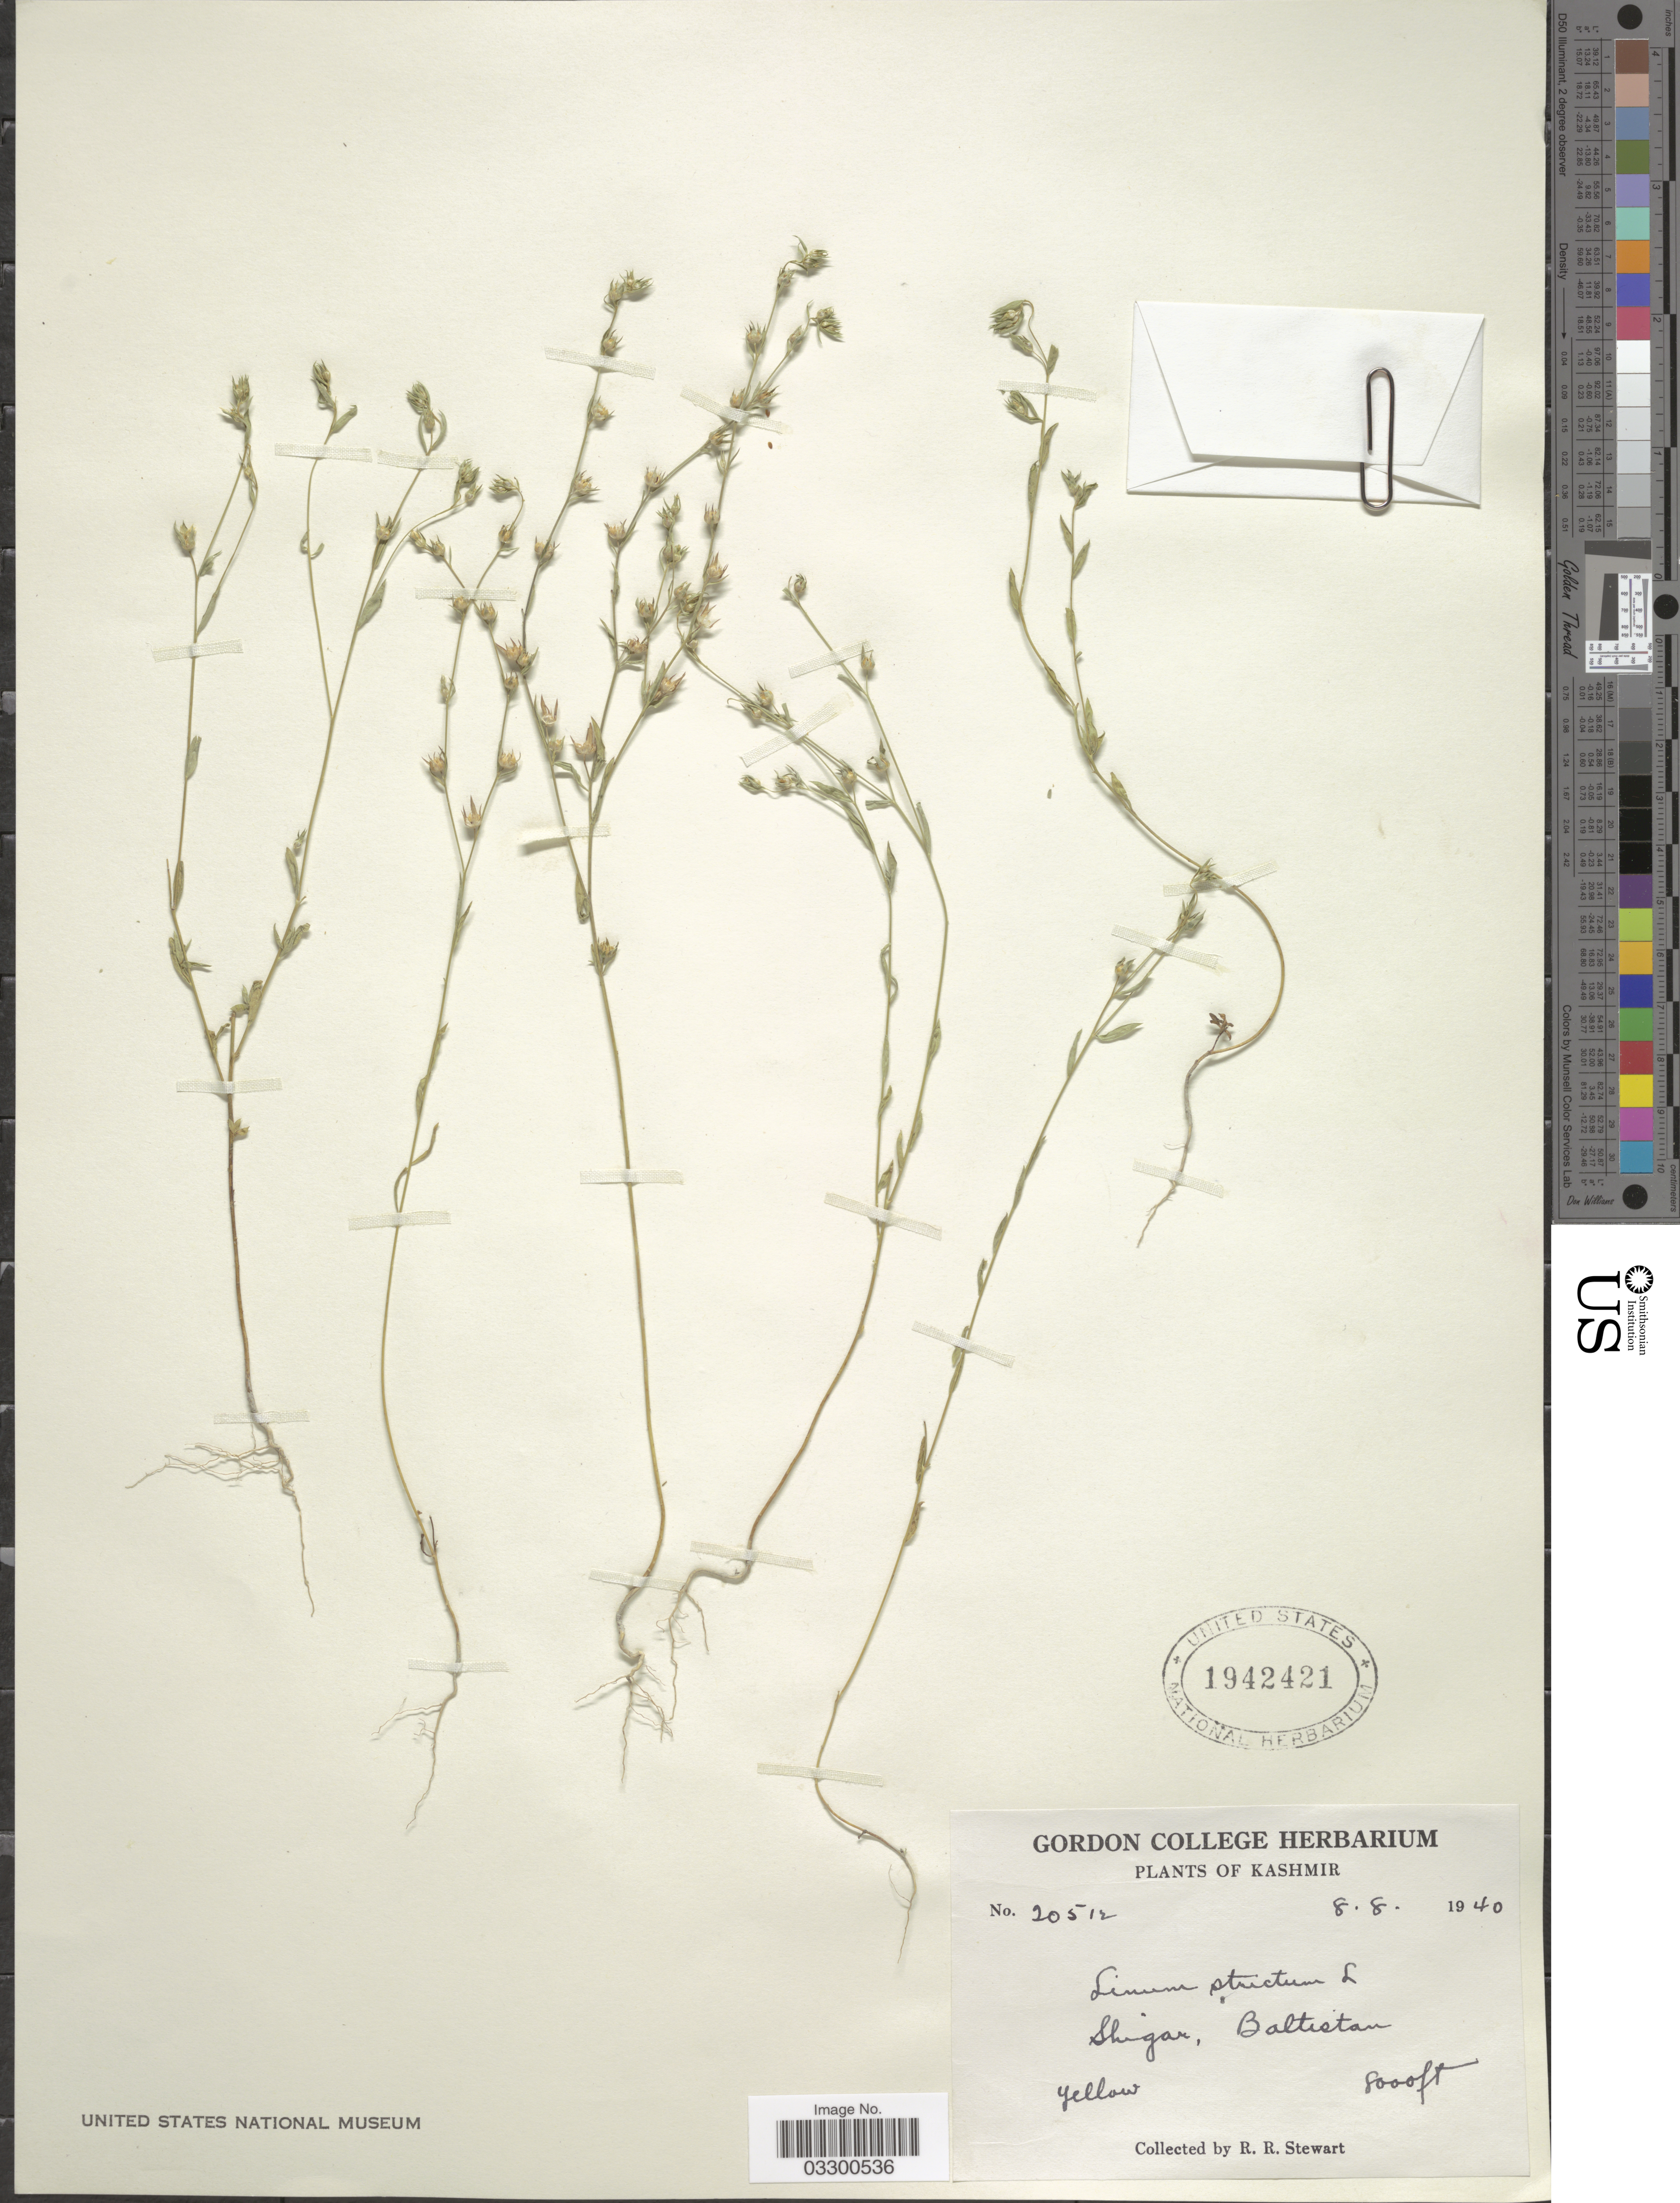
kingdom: Plantae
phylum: Tracheophyta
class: Magnoliopsida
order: Malpighiales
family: Linaceae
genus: Linum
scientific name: Linum strictum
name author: L.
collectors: R. Stewart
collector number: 20512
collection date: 1940-08-08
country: India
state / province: Jammu and Kashmir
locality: Kashmir. Shigar, Baltistan.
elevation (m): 2438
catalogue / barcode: US 1942421